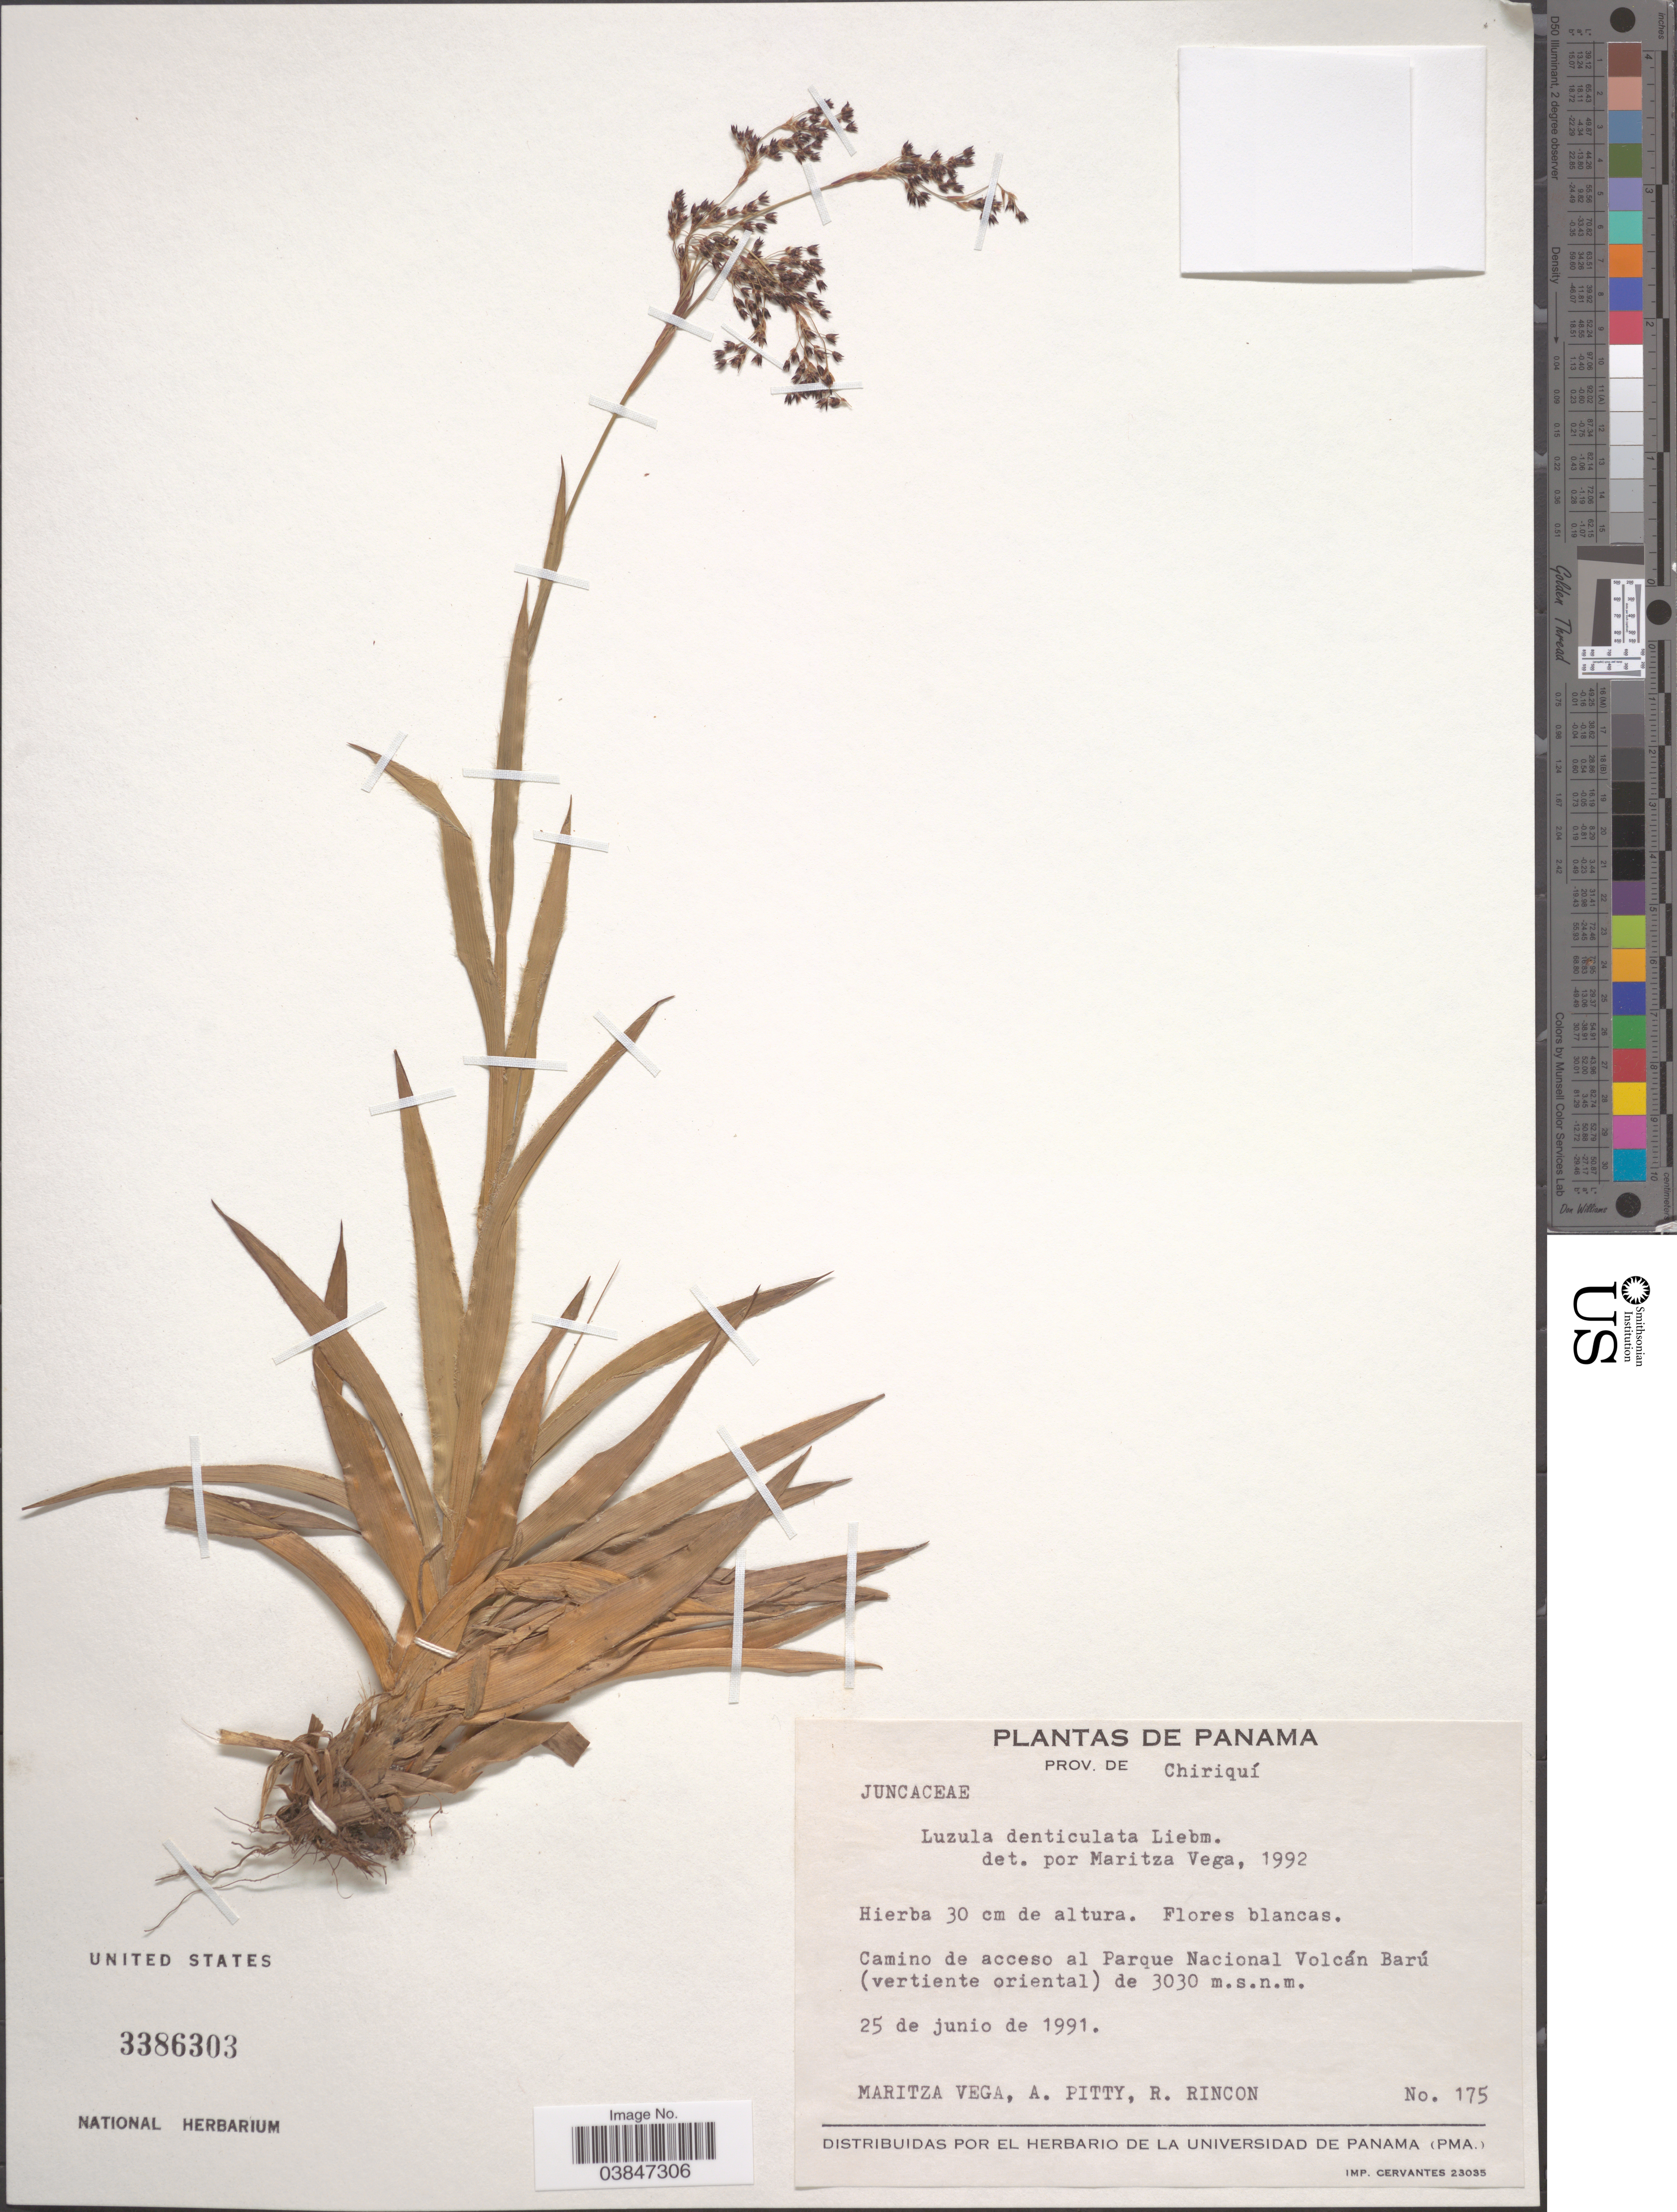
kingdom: Plantae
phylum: Tracheophyta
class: Liliopsida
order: Poales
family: Juncaceae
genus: Luzula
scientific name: Luzula denticulata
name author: Liebm.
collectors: M. Vega, A. Pitty & R. Rincon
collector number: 175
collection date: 1991-06-25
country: Panama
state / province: Chiriqui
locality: Camino de acceso al Parque Nacional Volcán Barú (vertiente oriental).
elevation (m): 3030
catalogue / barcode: US 3386303